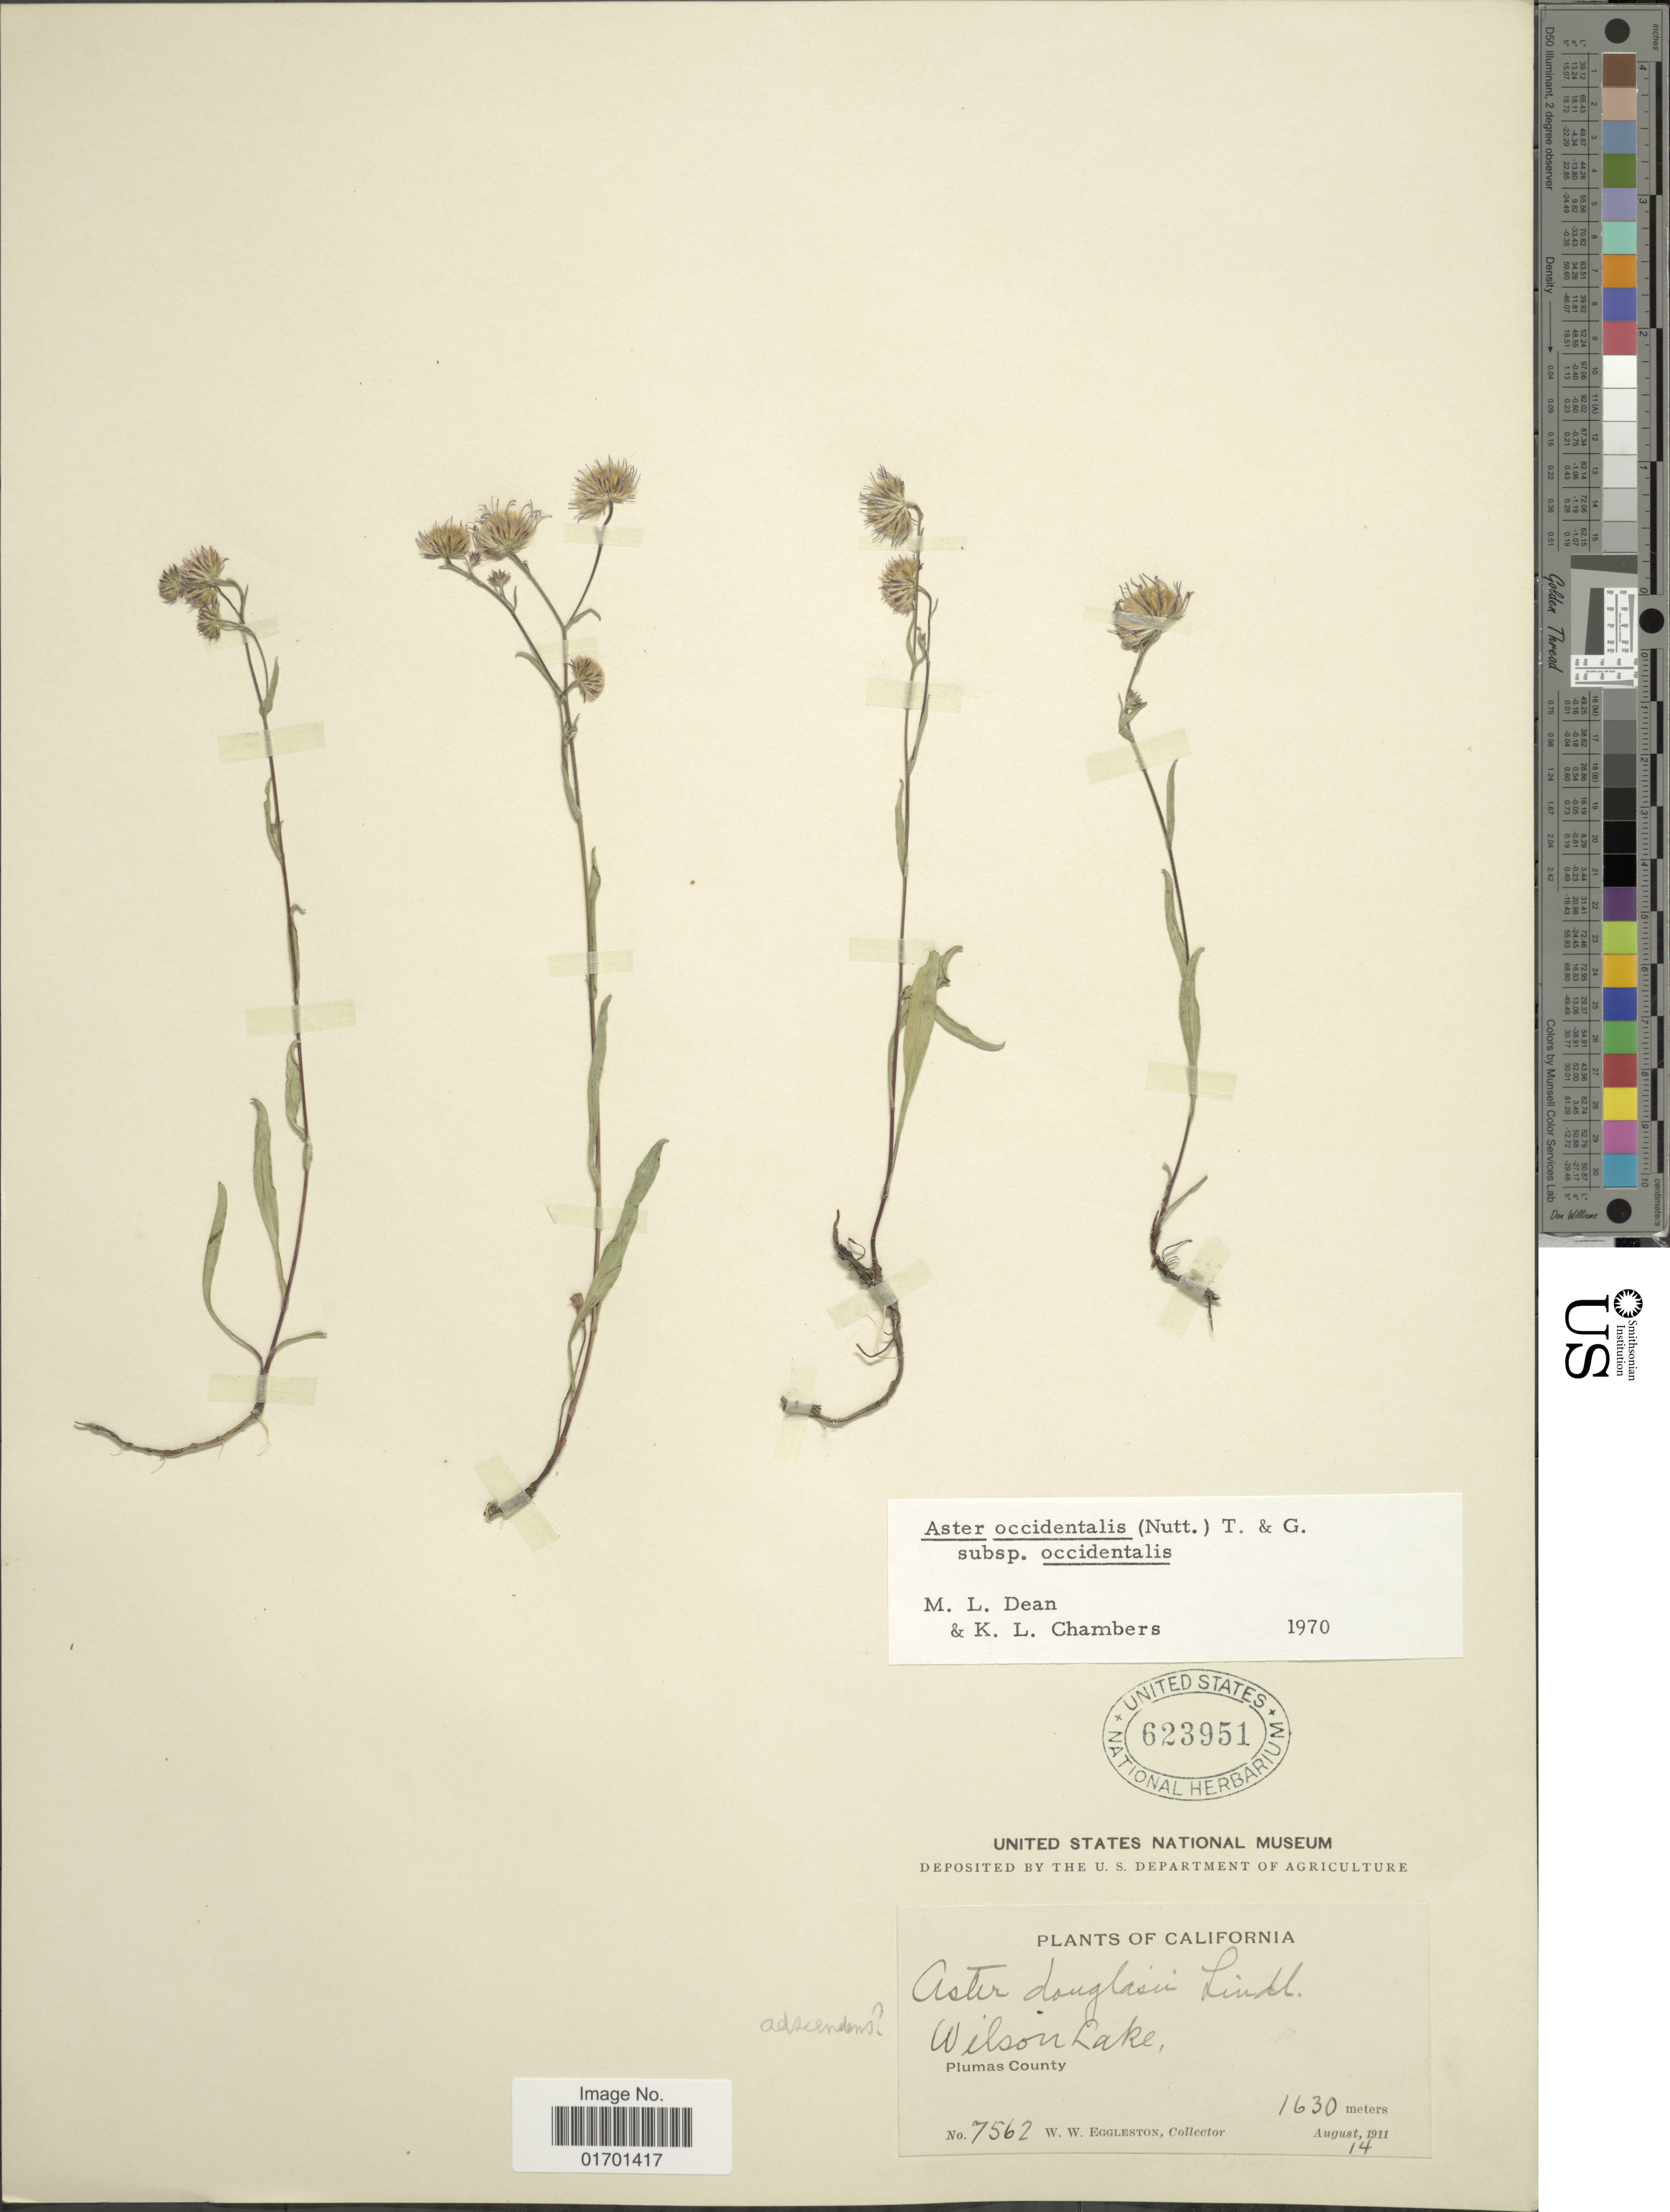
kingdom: Plantae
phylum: Tracheophyta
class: Magnoliopsida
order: Asterales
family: Asteraceae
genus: Symphyotrichum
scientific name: Symphyotrichum spathulatum var. spathulatum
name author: (Lindl.) G.L. Nesom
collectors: W. W. Eggleston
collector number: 7562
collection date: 1911-08-14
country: United States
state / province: California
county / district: Plumas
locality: Wilson Lake, Plumas County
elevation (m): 1630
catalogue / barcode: US 623951